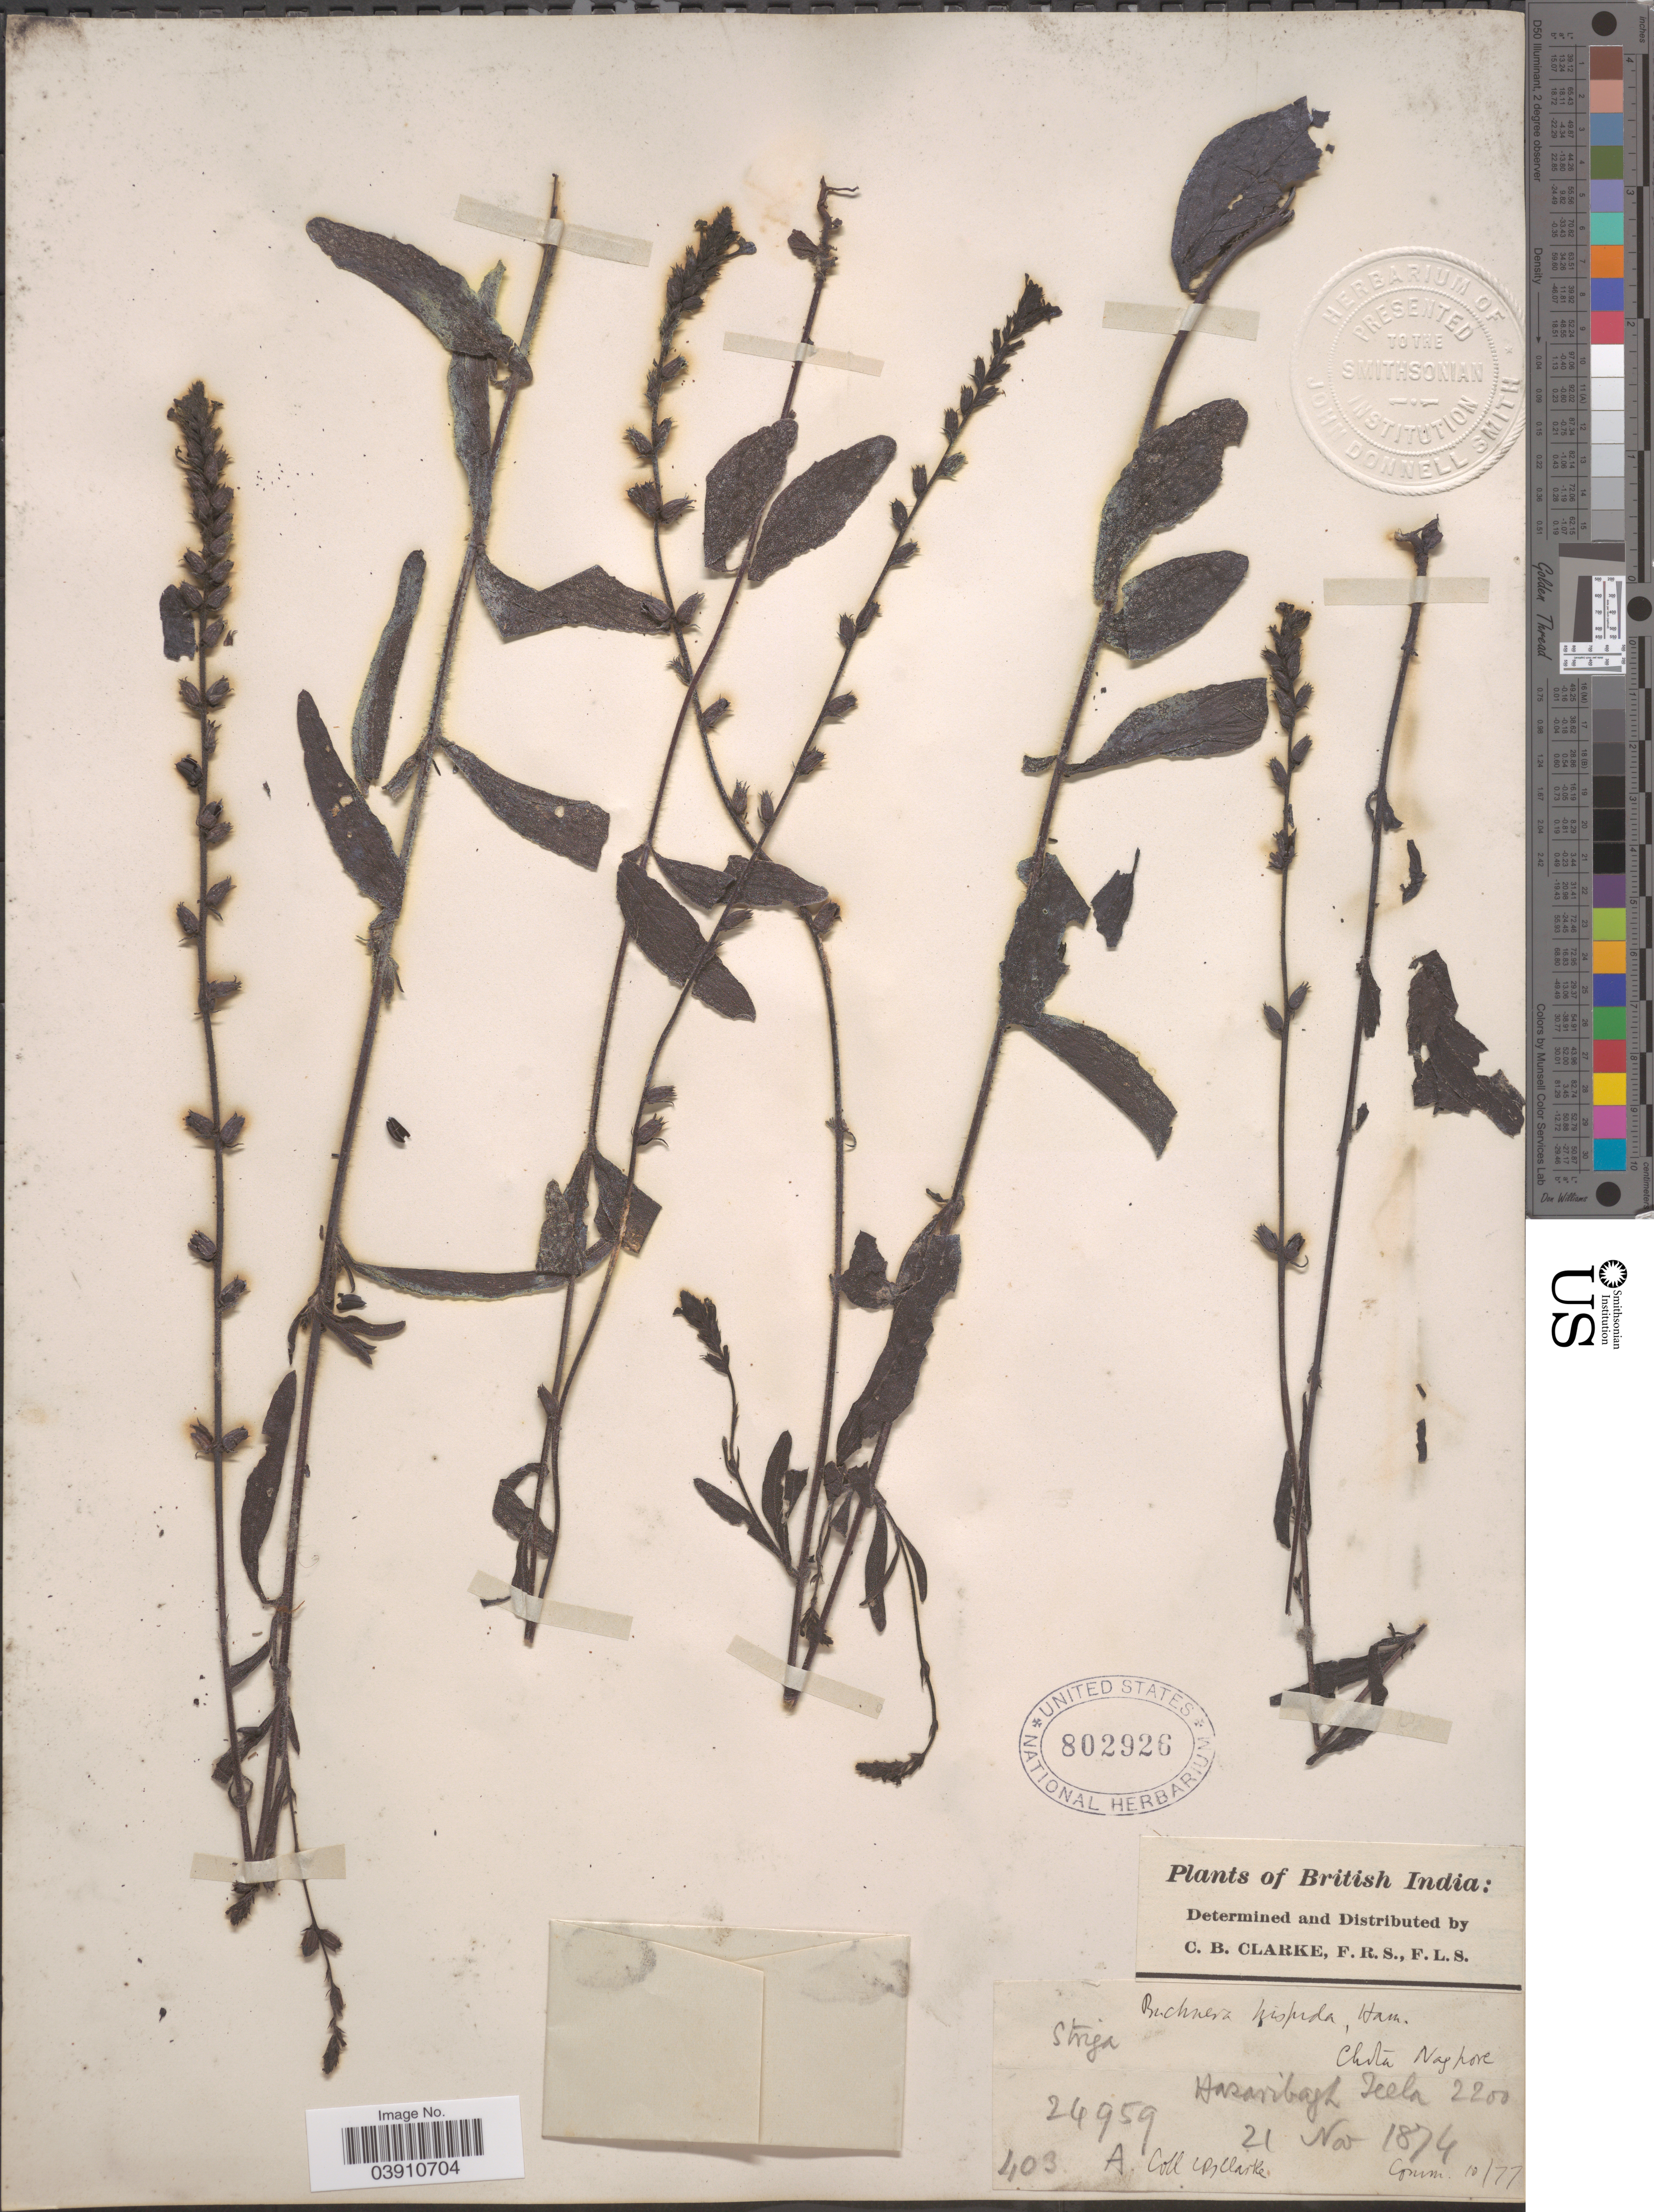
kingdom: Plantae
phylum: Tracheophyta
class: Magnoliopsida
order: Lamiales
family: Orobanchaceae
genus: Buchnera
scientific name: Buchnera hispida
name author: Buch.-Ham. ex D. Don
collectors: C. B. Clarke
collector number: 24959A/403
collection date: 1874-11-21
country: India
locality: British India. Chota Nagpore. Hazaribagh Jeela.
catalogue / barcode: US 802926